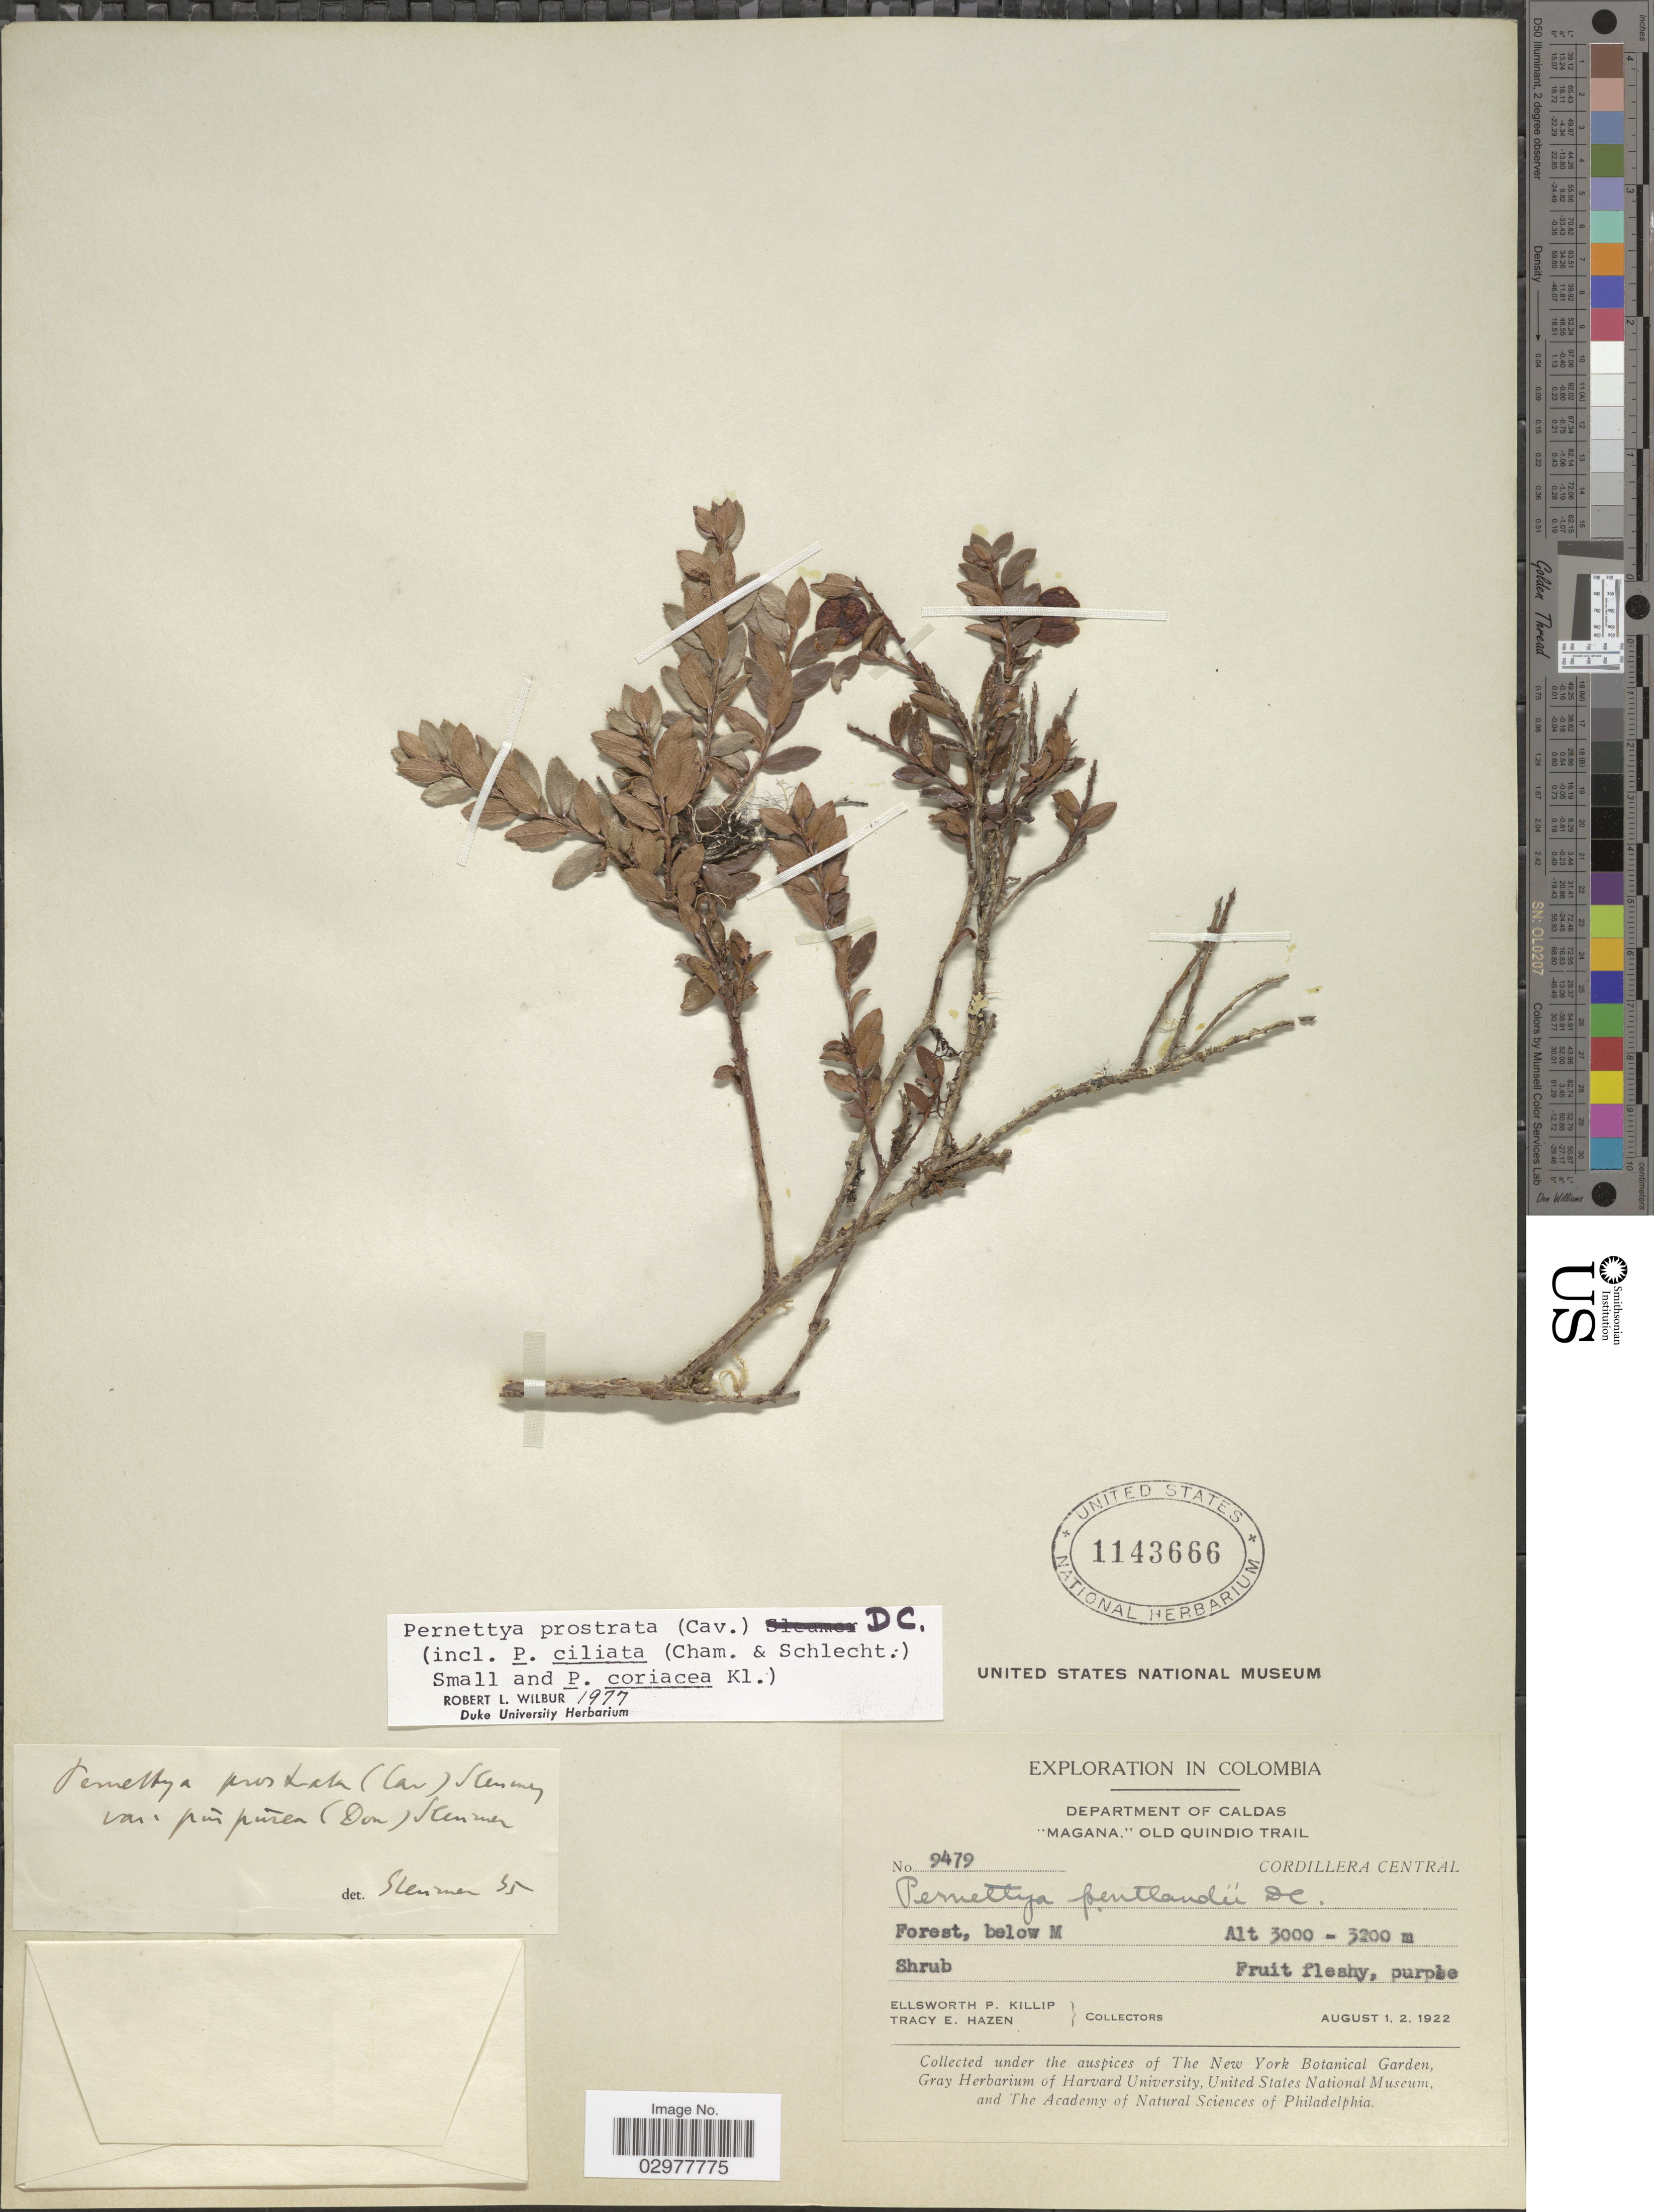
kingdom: Plantae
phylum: Tracheophyta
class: Magnoliopsida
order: Ericales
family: Ericaceae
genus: Pernettya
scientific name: Pernettya prostrata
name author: (Cav.) DC.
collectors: E. P. Killip & T. E. Hazen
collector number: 9479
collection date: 1922-08-01/1922-08-02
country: Colombia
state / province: Caldas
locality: Department of Caldas, "Magana," Old Quindio trail, Cordillera Central.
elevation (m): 3000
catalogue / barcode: US 1143666